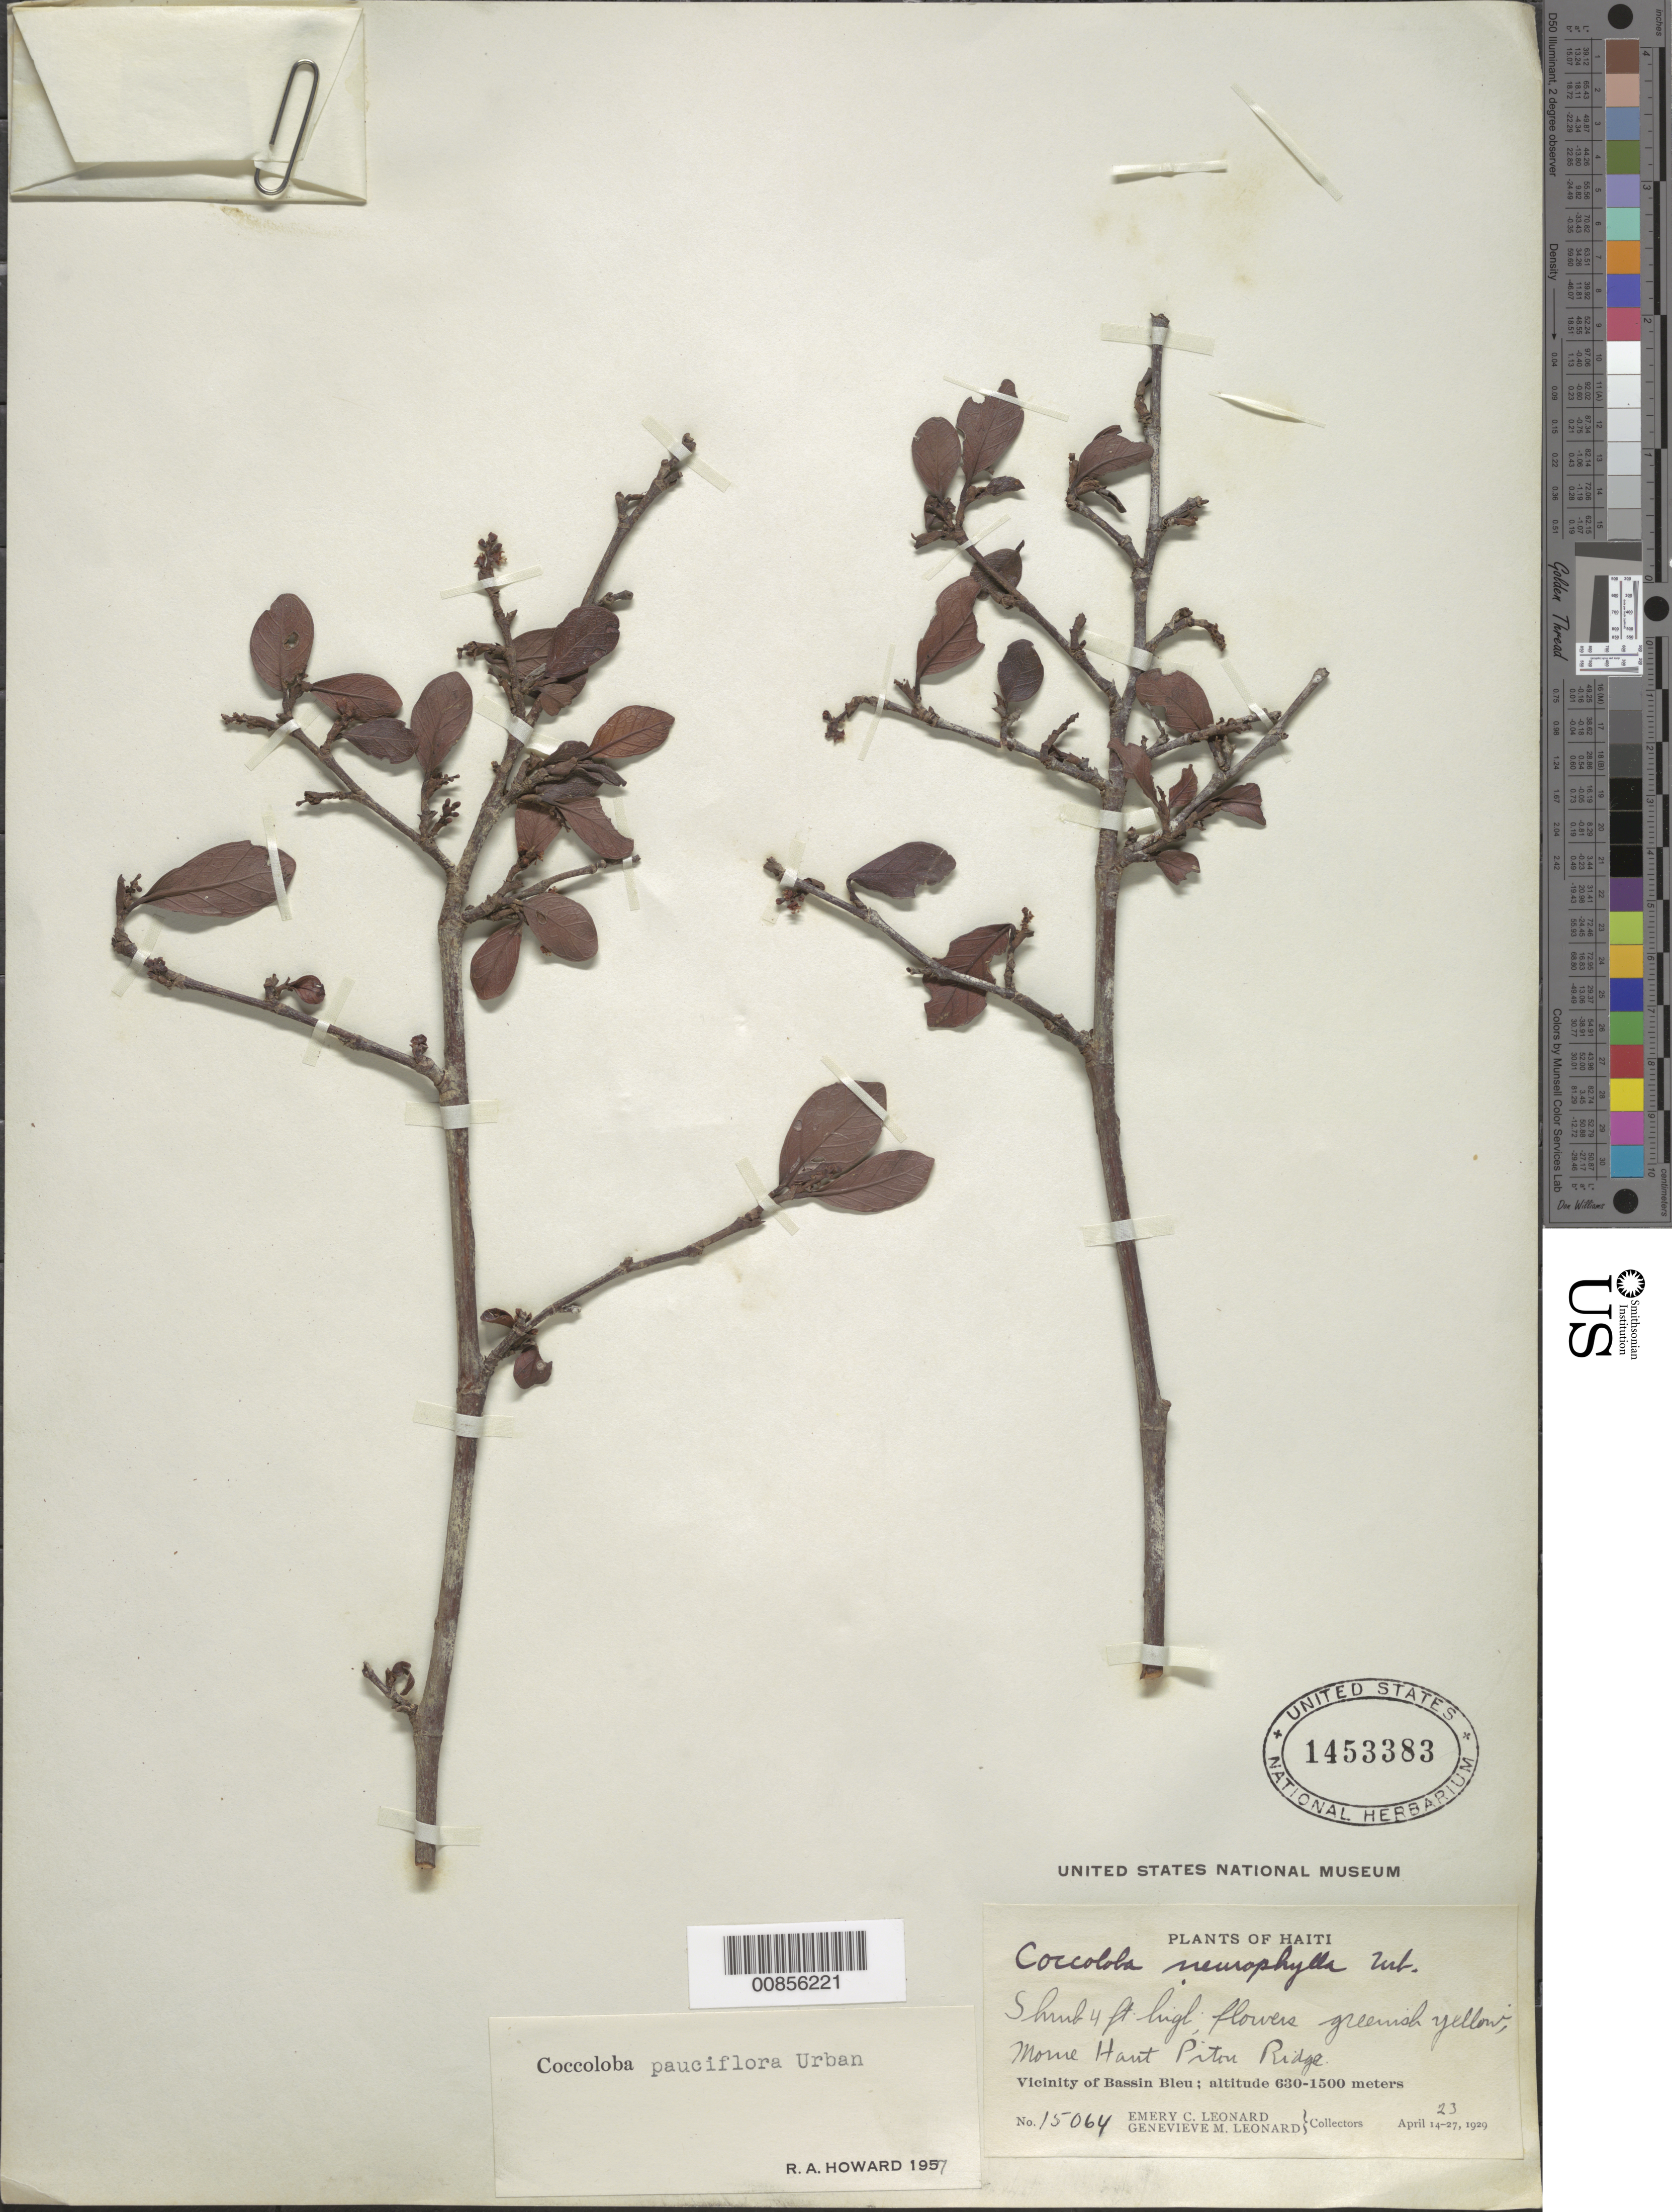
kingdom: Plantae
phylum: Tracheophyta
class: Magnoliopsida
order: Caryophyllales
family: Polygonaceae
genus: Coccoloba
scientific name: Coccoloba pauciflora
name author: Urb.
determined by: Howard, R. A.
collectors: E. C. Leonard & G. M. Leonard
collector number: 15064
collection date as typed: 23 Apr 1929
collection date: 1929-04-23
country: Haiti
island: Hispaniola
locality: Vicinity of Bassin Bleu. Morne Haut Piton Ridge.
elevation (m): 630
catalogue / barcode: US 1453383